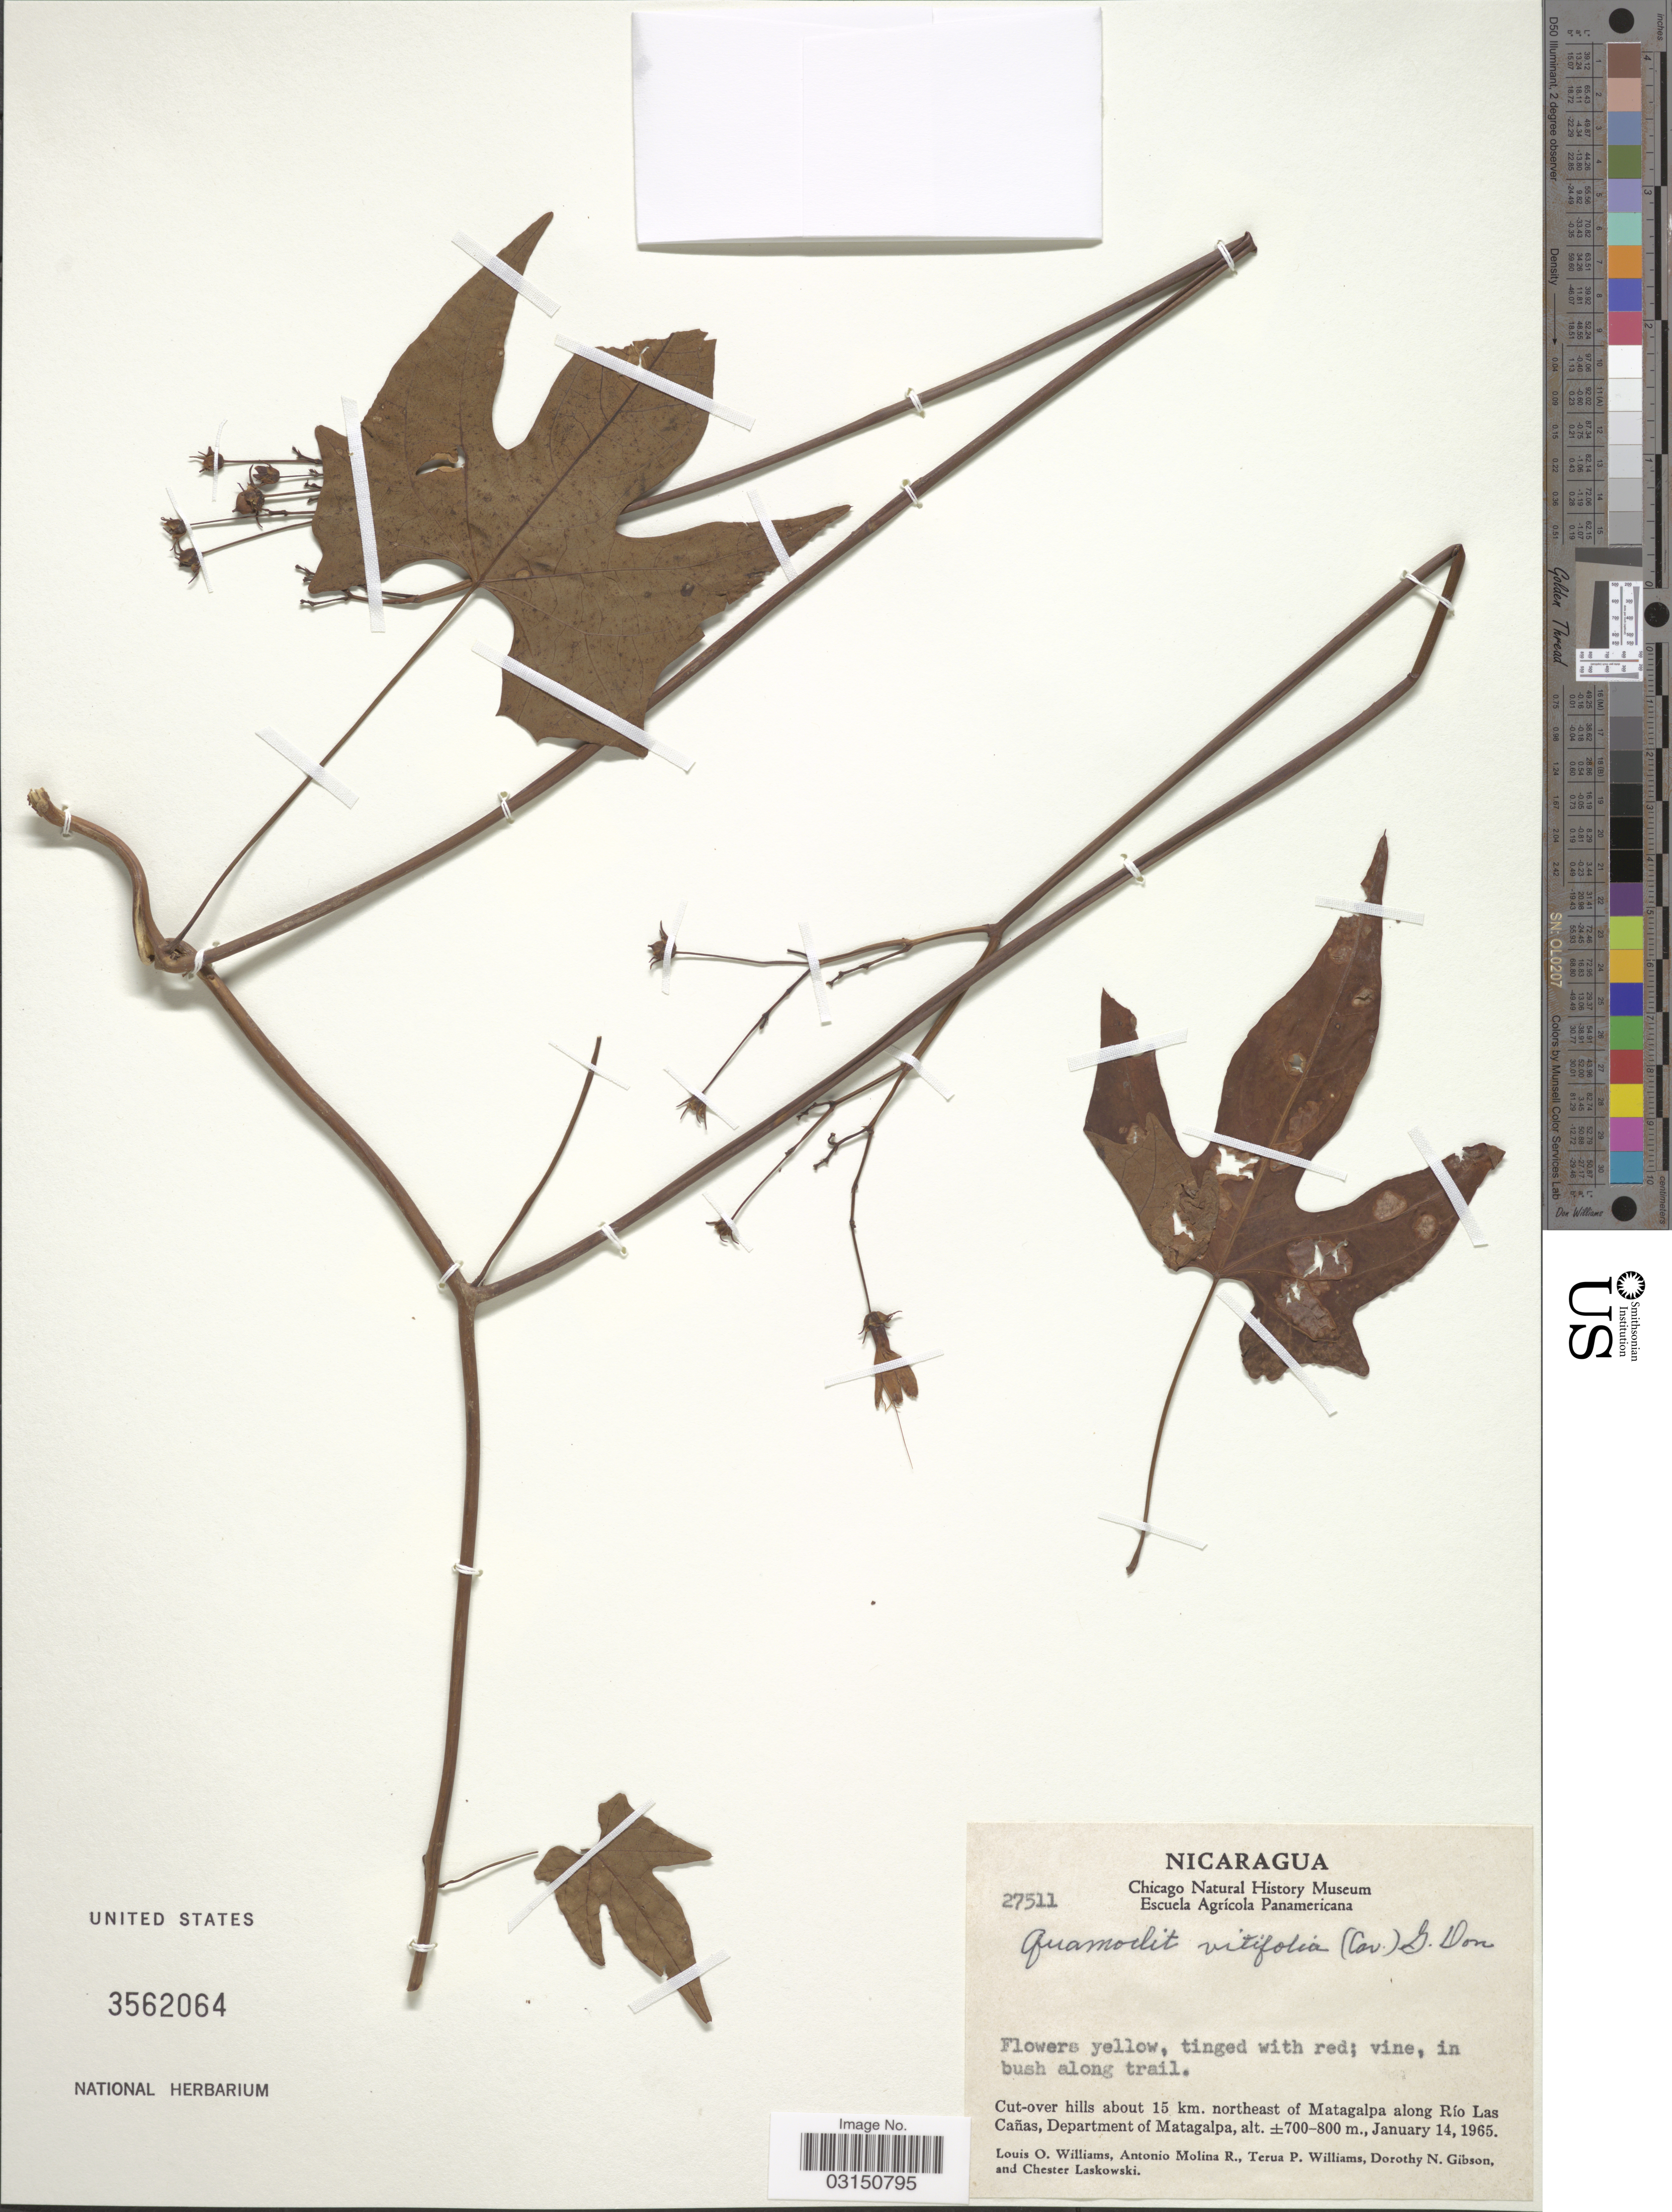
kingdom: Plantae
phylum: Tracheophyta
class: Magnoliopsida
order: Solanales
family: Convolvulaceae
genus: Ipomoea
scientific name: Ipomoea neei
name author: (Spreng.) O'Donell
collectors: L. O. Williams, A. Molina R., T. Williams, D. N. Gibson & C. Laskowski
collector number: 27511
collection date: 1965-01-14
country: Nicaragua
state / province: Matagalpa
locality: Cut-over hills about 15 km. northeast of Matagalpa along Río Las Cañas, Department of Matagalpa.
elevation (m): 700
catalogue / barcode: US 3562064